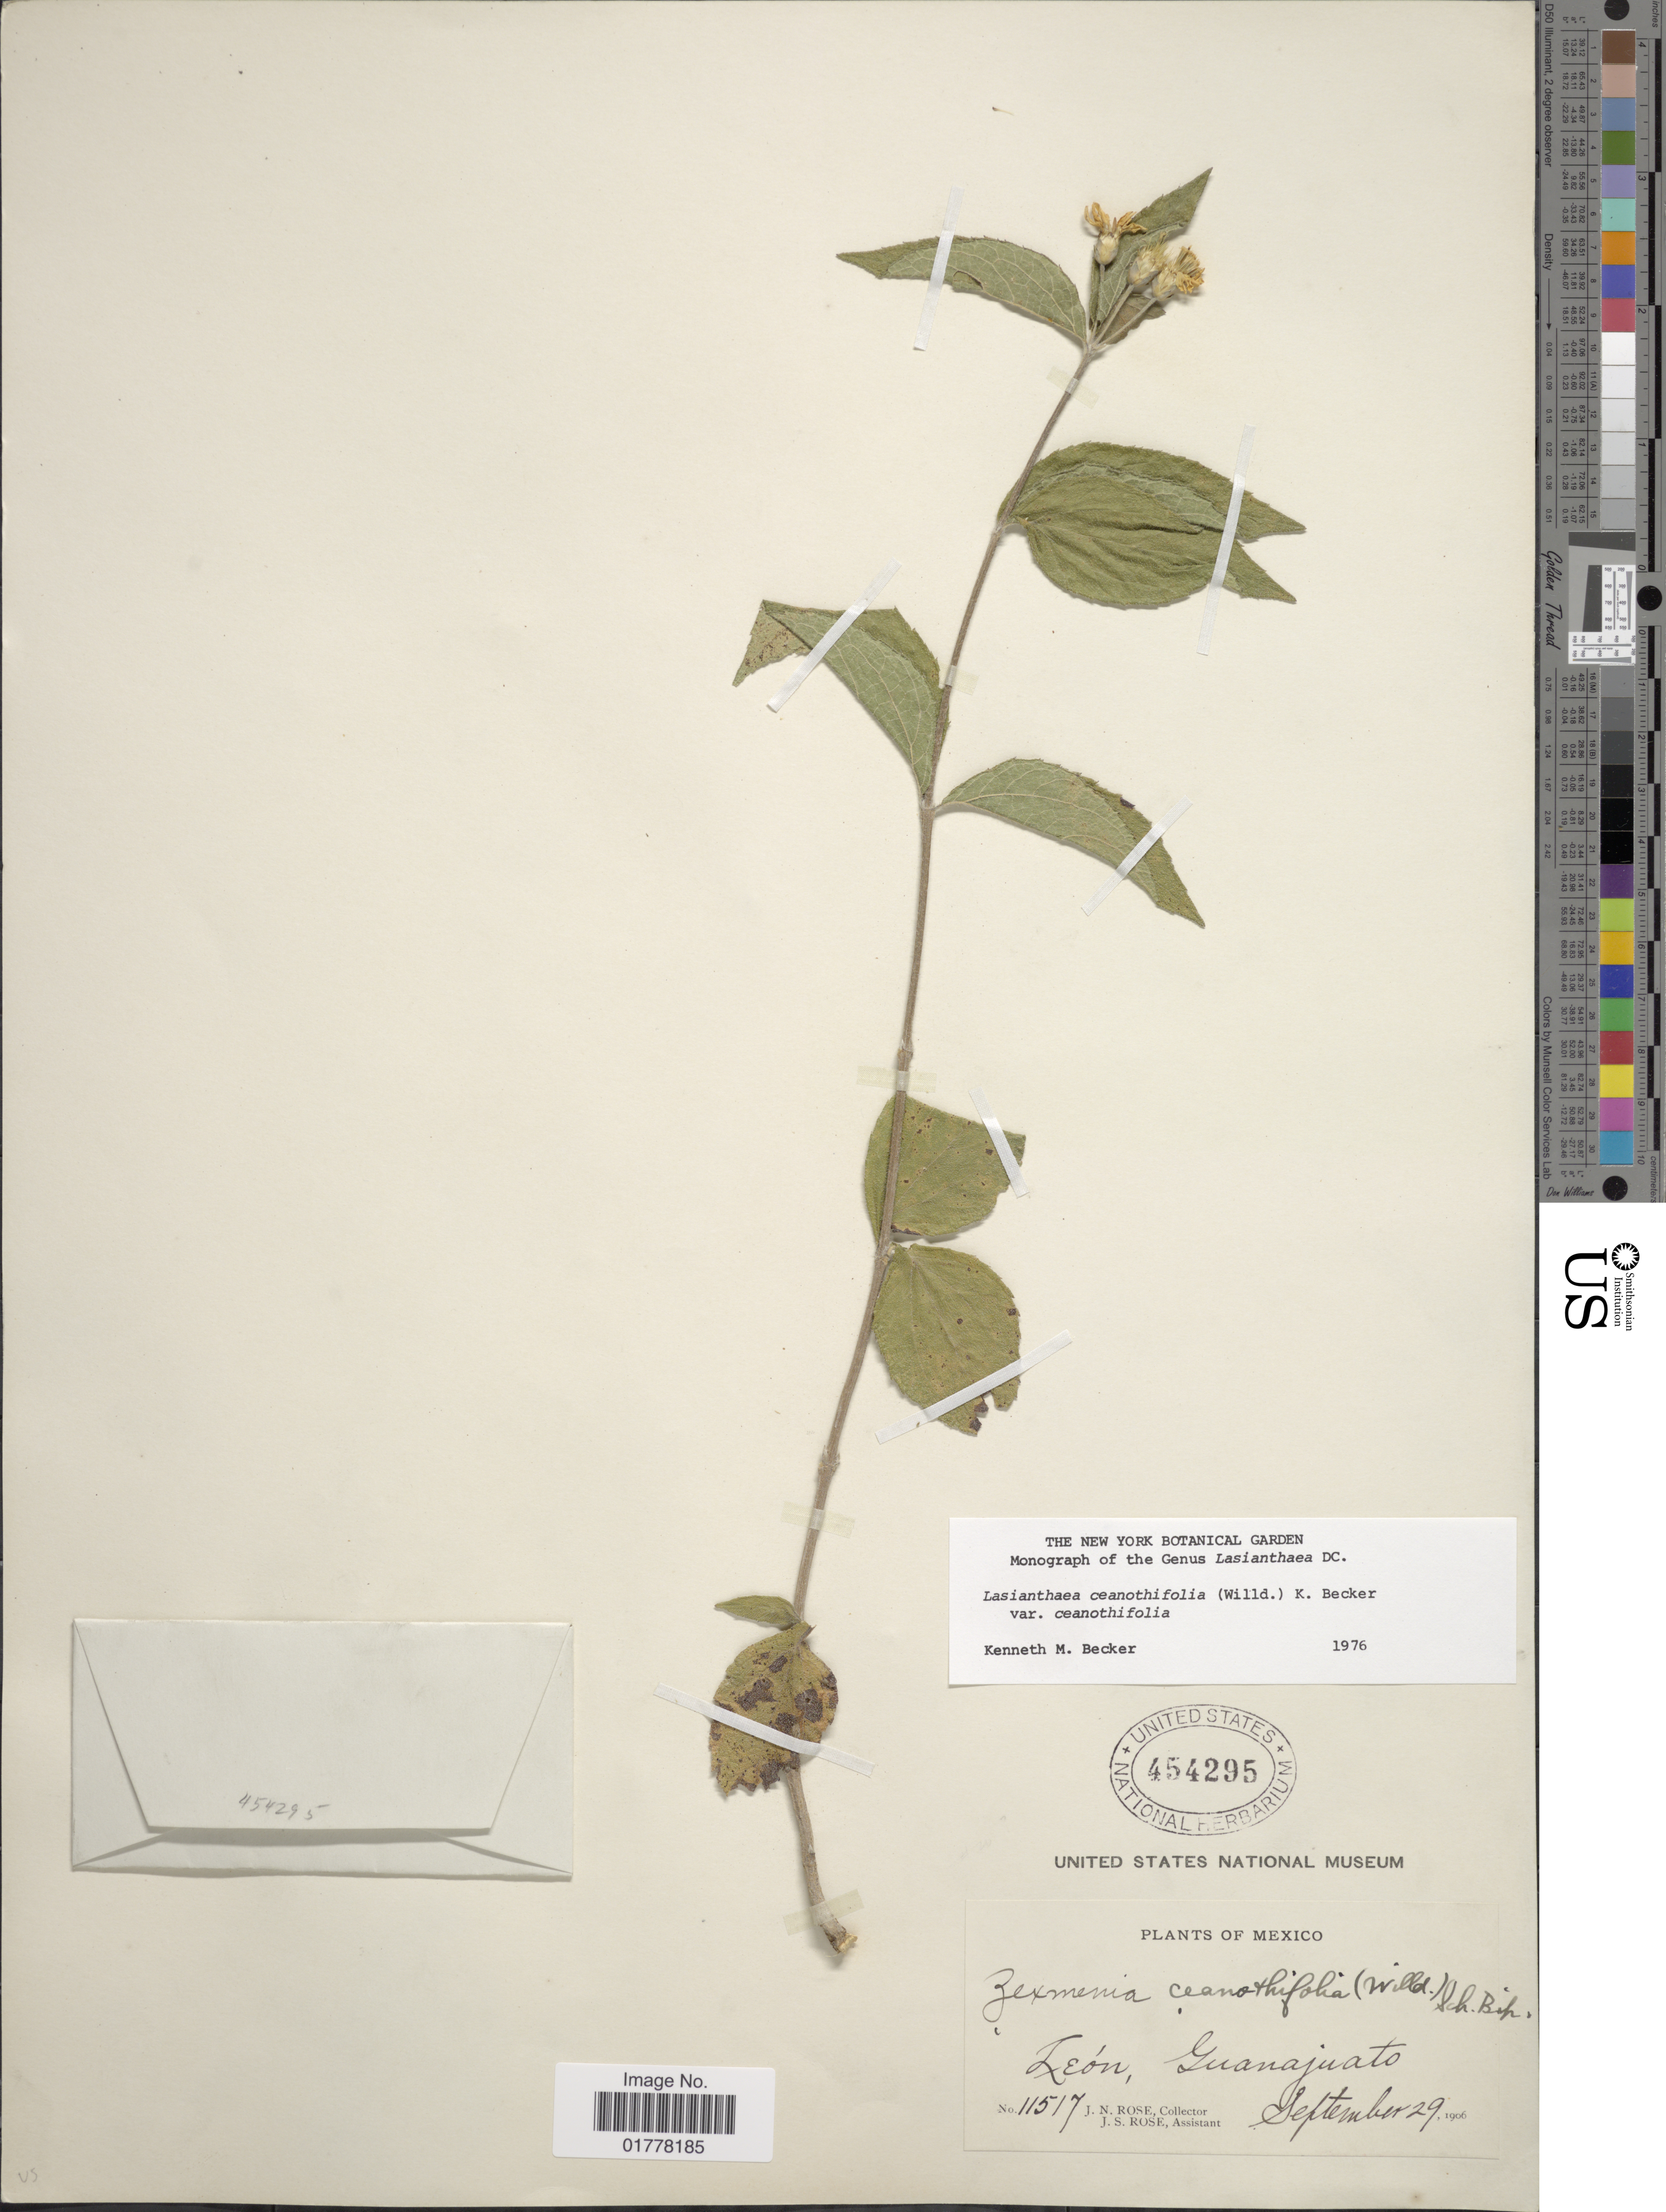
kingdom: Plantae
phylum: Tracheophyta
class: Magnoliopsida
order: Asterales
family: Asteraceae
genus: Lasianthaea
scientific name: Lasianthaea ceanothifolia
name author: (Willd.) K.M. Becker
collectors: J. N. Rose & J. S. Rose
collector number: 11517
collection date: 1906-09-29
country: Mexico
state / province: Guanajuato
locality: León, Guanajuato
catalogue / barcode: US 454295